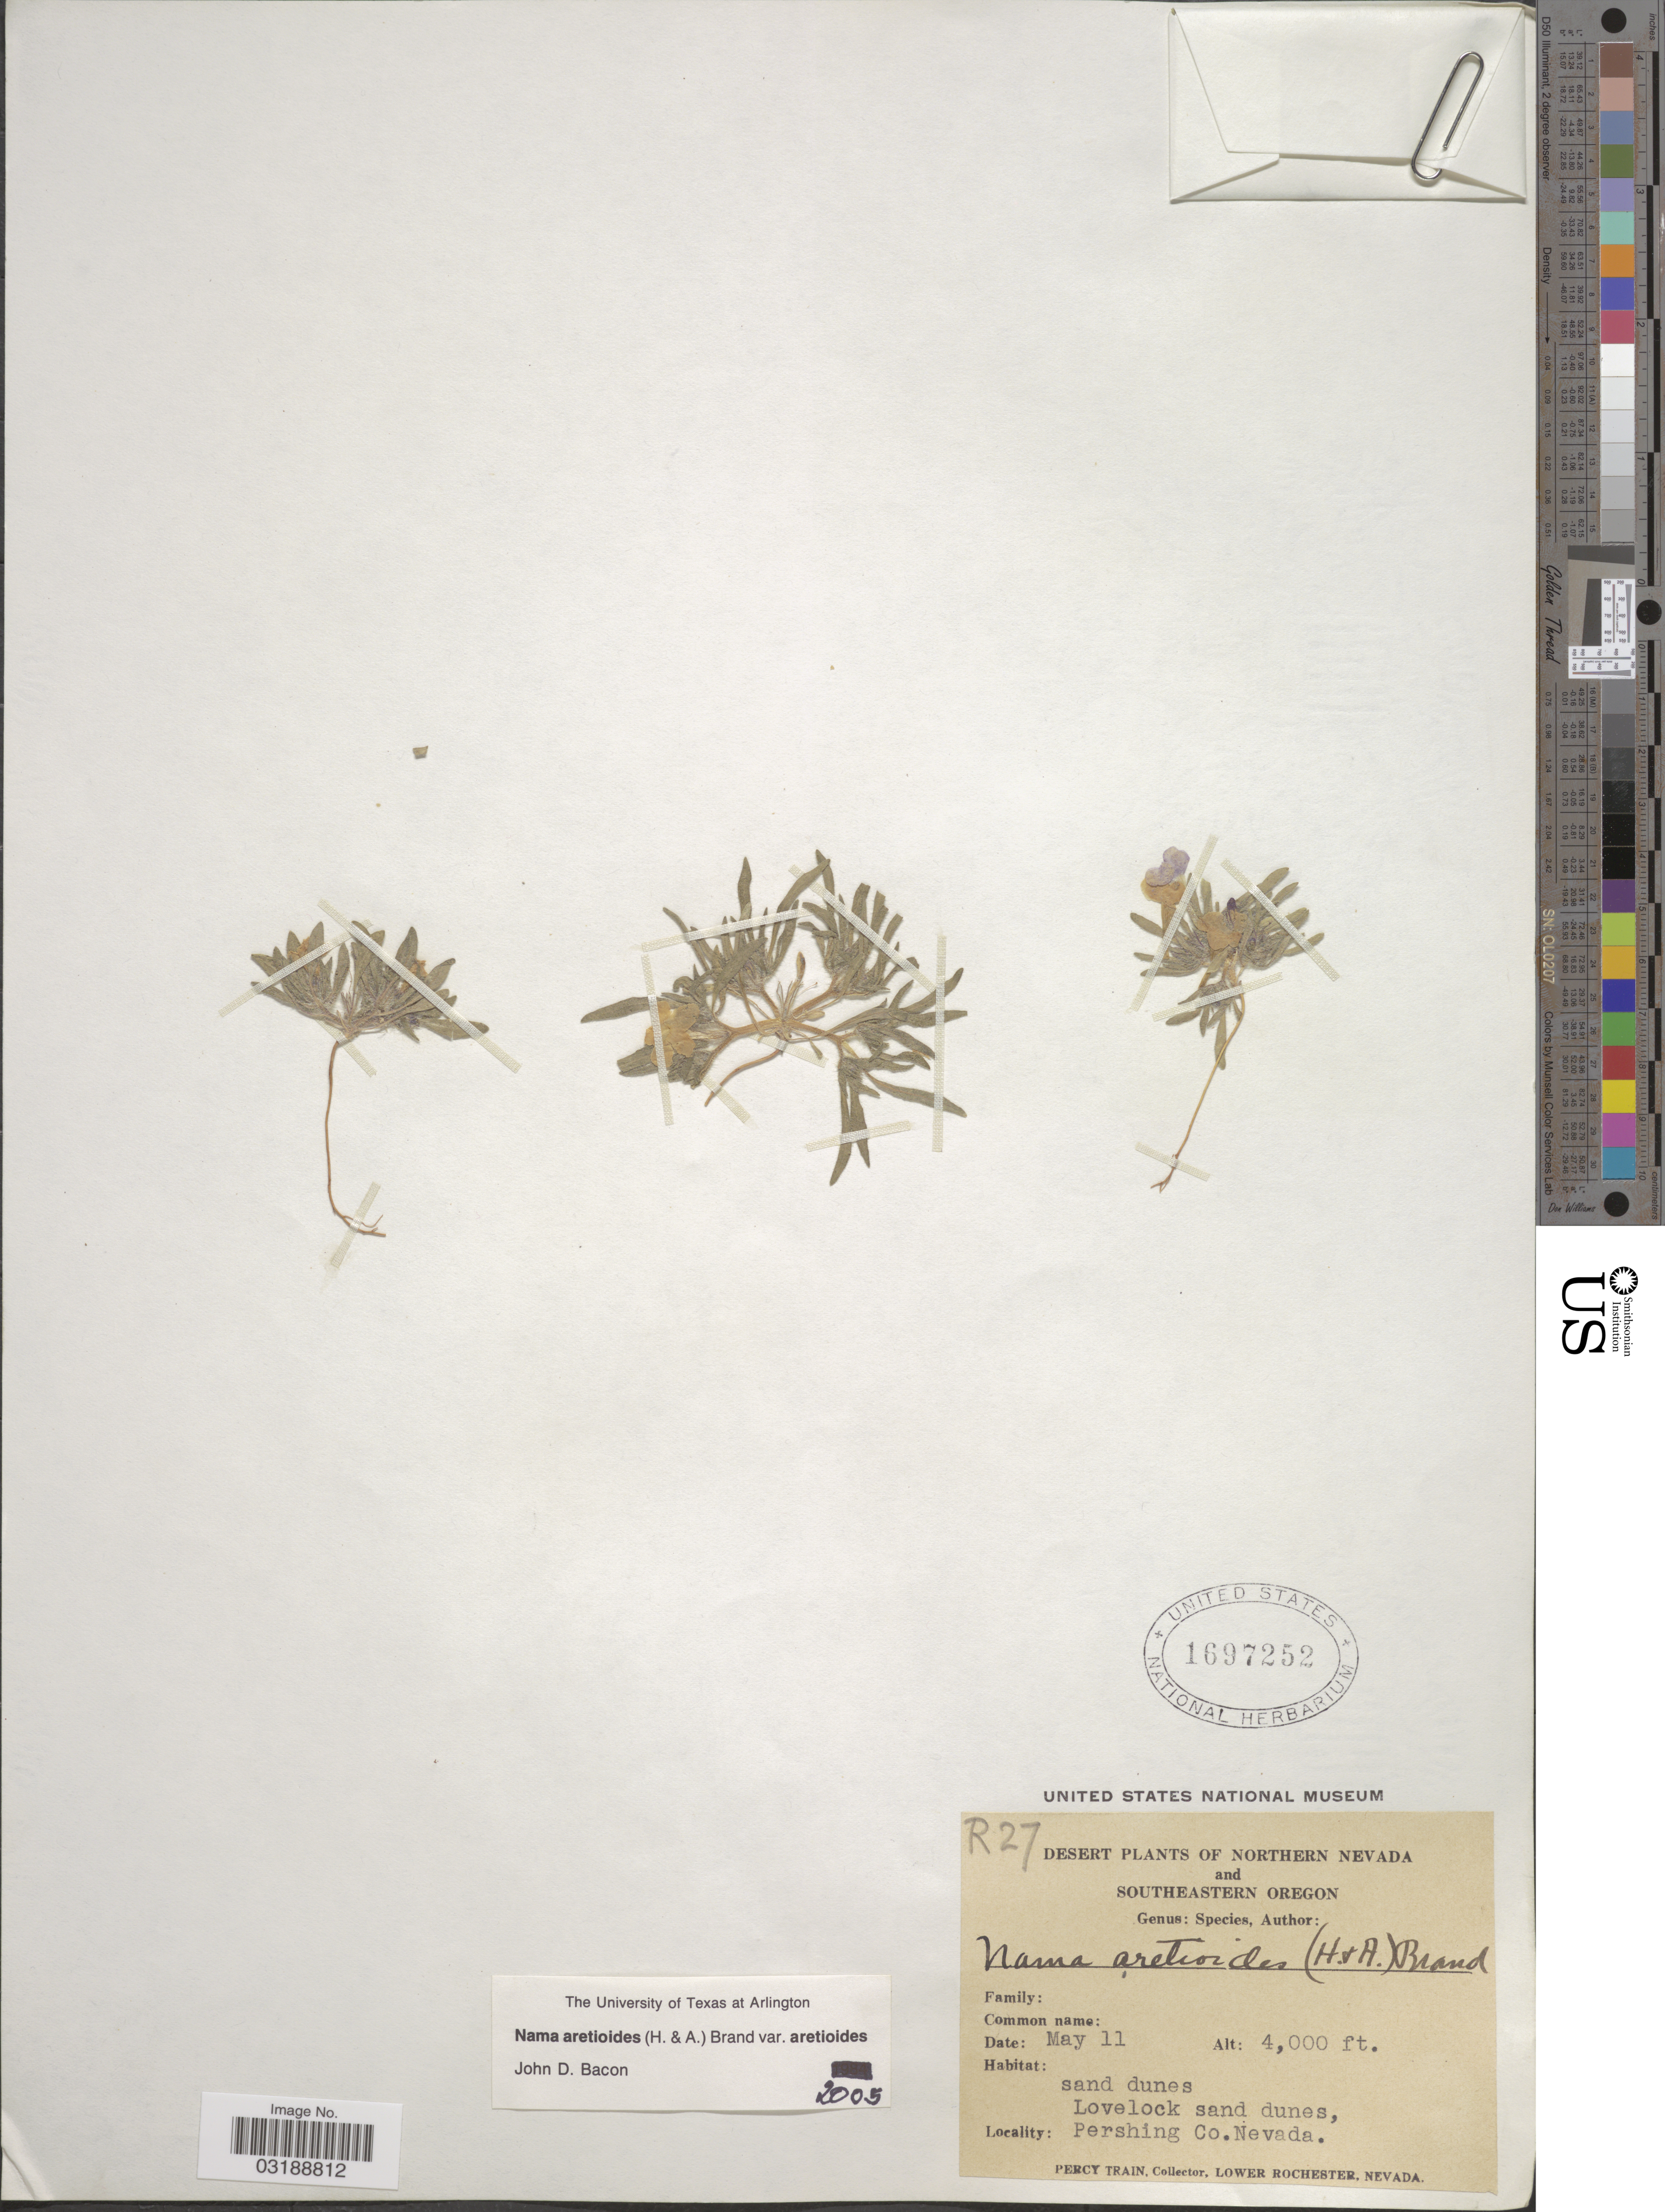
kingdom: Plantae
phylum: Tracheophyta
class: Magnoliopsida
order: Boraginales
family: Namaceae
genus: Nama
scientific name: Nama aretioides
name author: (Hook. & Arn.) Brand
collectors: P. Train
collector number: R27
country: United States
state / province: Nevada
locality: Desert plants of Northern Nevada. Lovelock sand dunes, Pershing Co.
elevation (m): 1219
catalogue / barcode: US 1697252